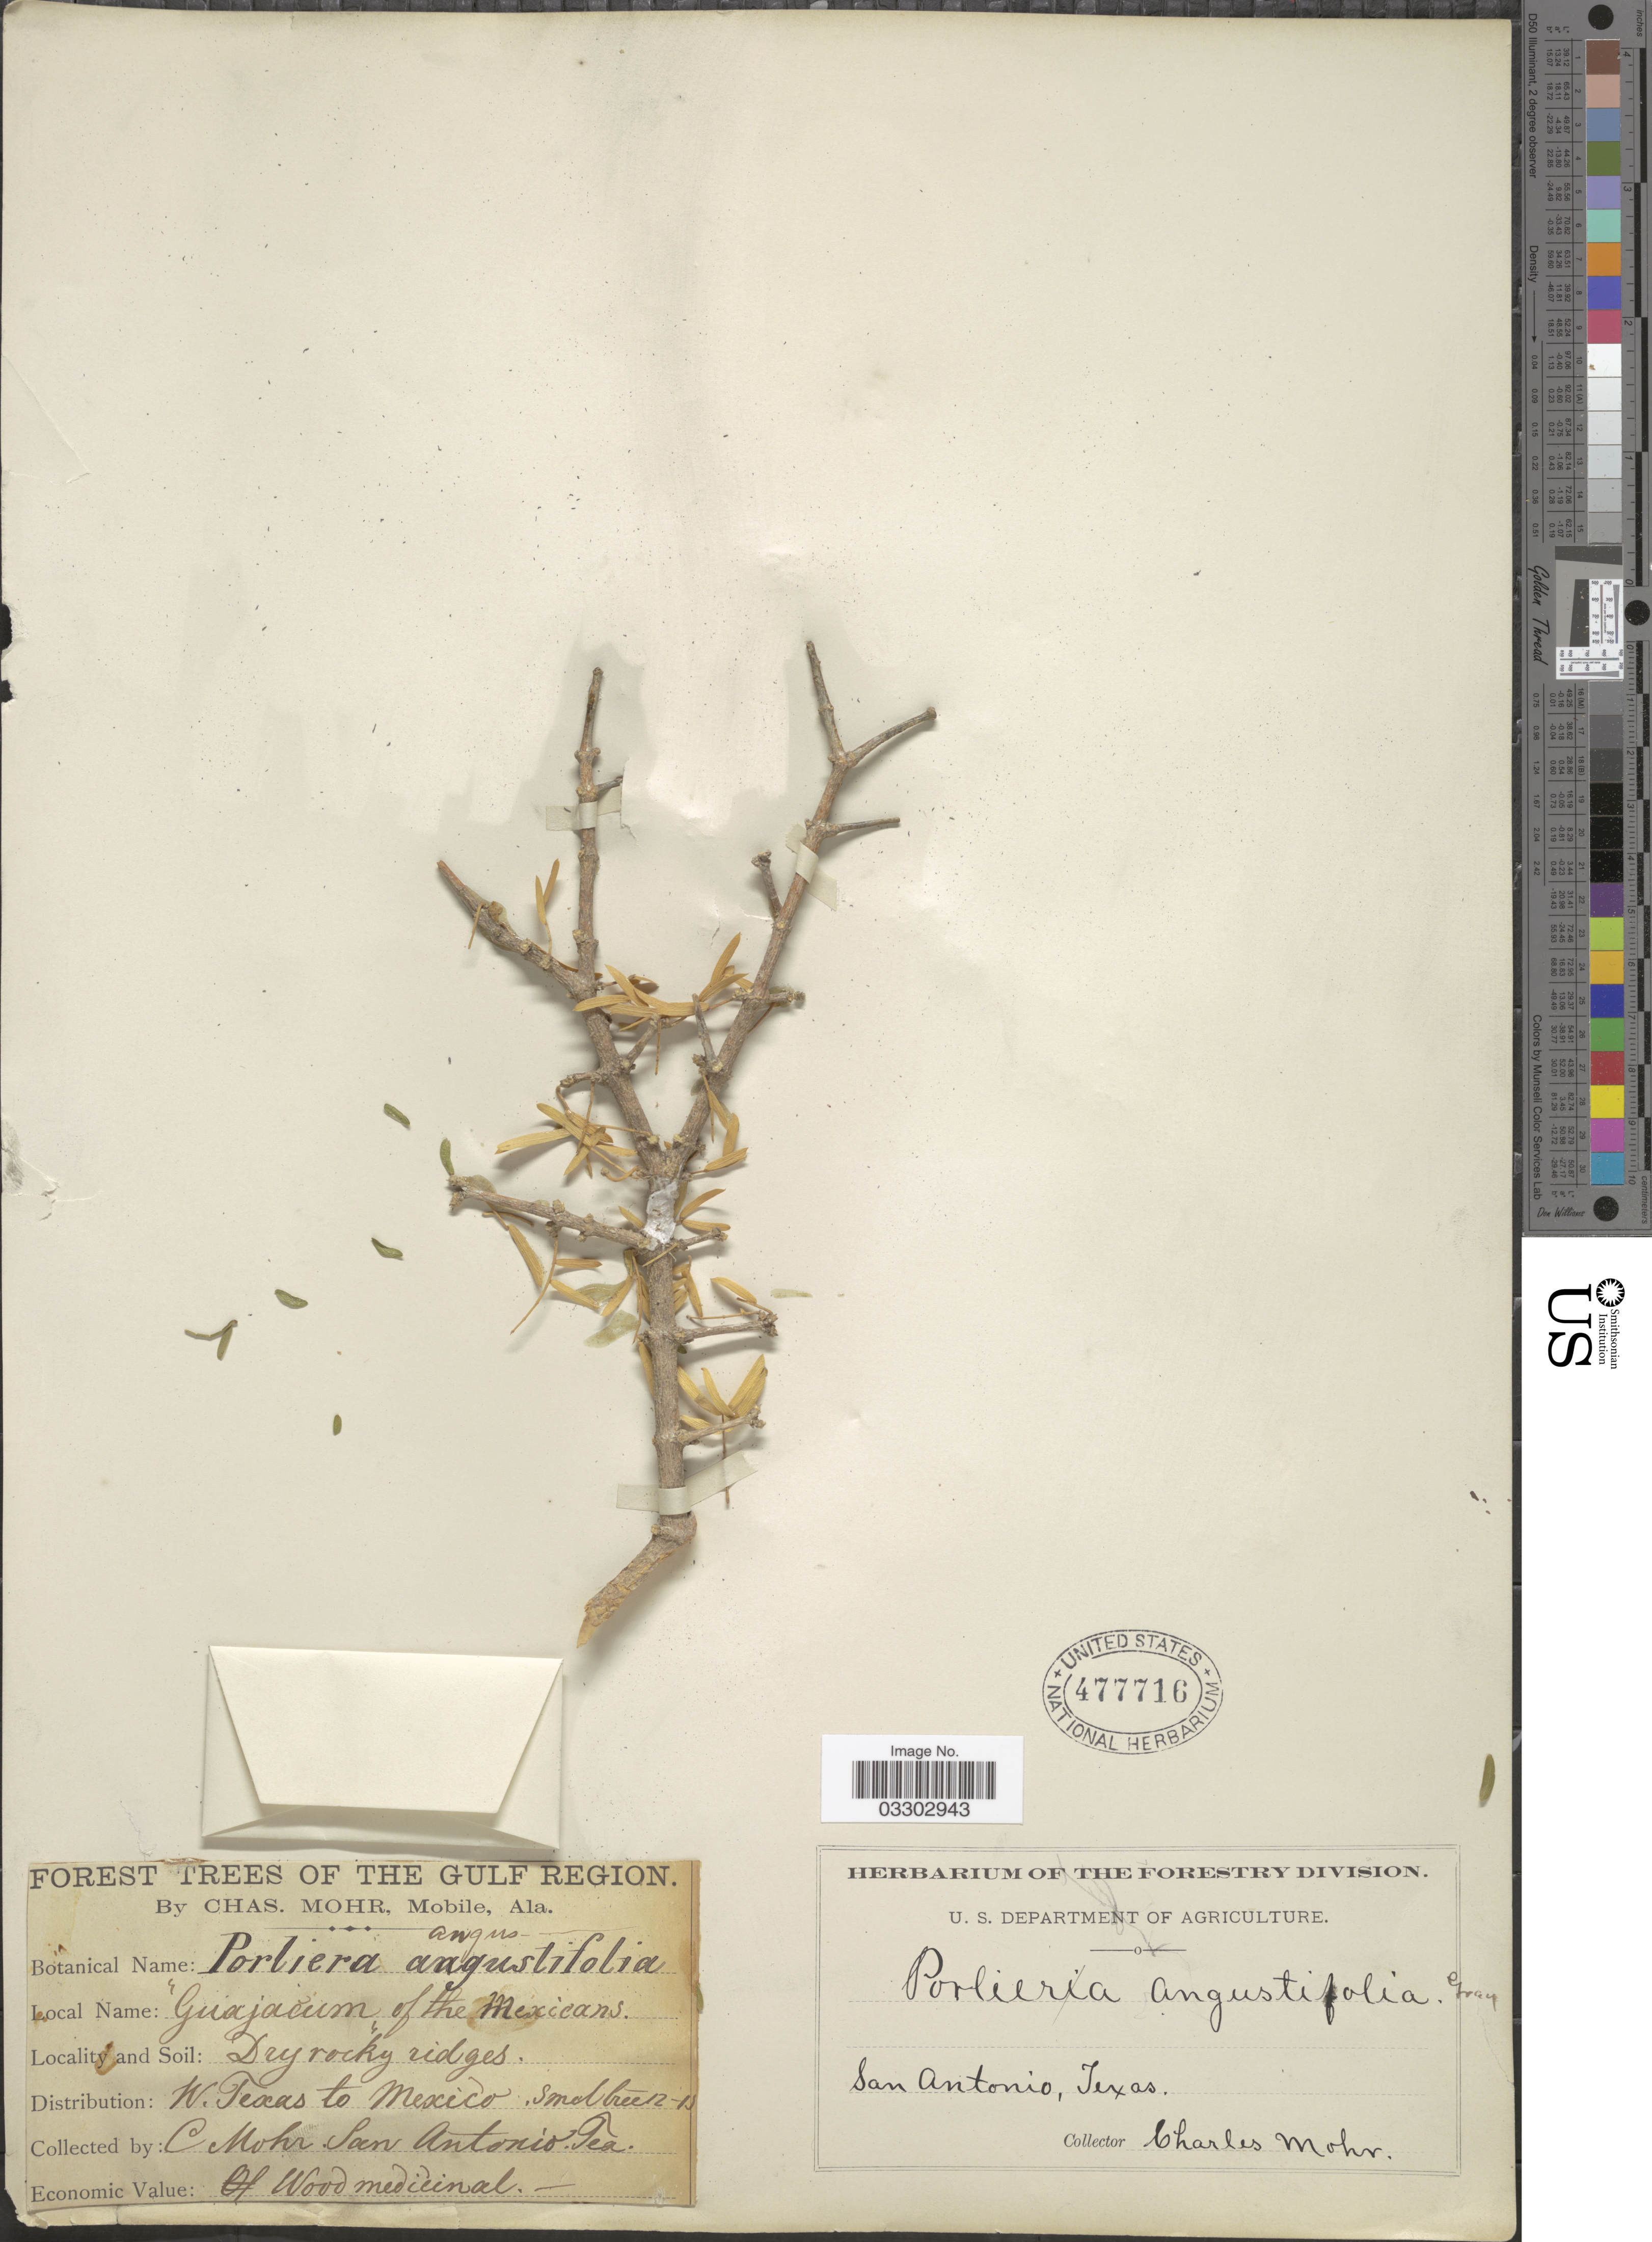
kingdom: Plantae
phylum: Tracheophyta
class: Magnoliopsida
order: Zygophyllales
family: Zygophyllaceae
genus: Guaiacum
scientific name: Guaiacum angustifolium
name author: Engelm.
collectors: Mohr, C. T. (herbarium)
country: United States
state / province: Texas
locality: The Gulf Region. San Antonio.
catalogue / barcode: US 477716